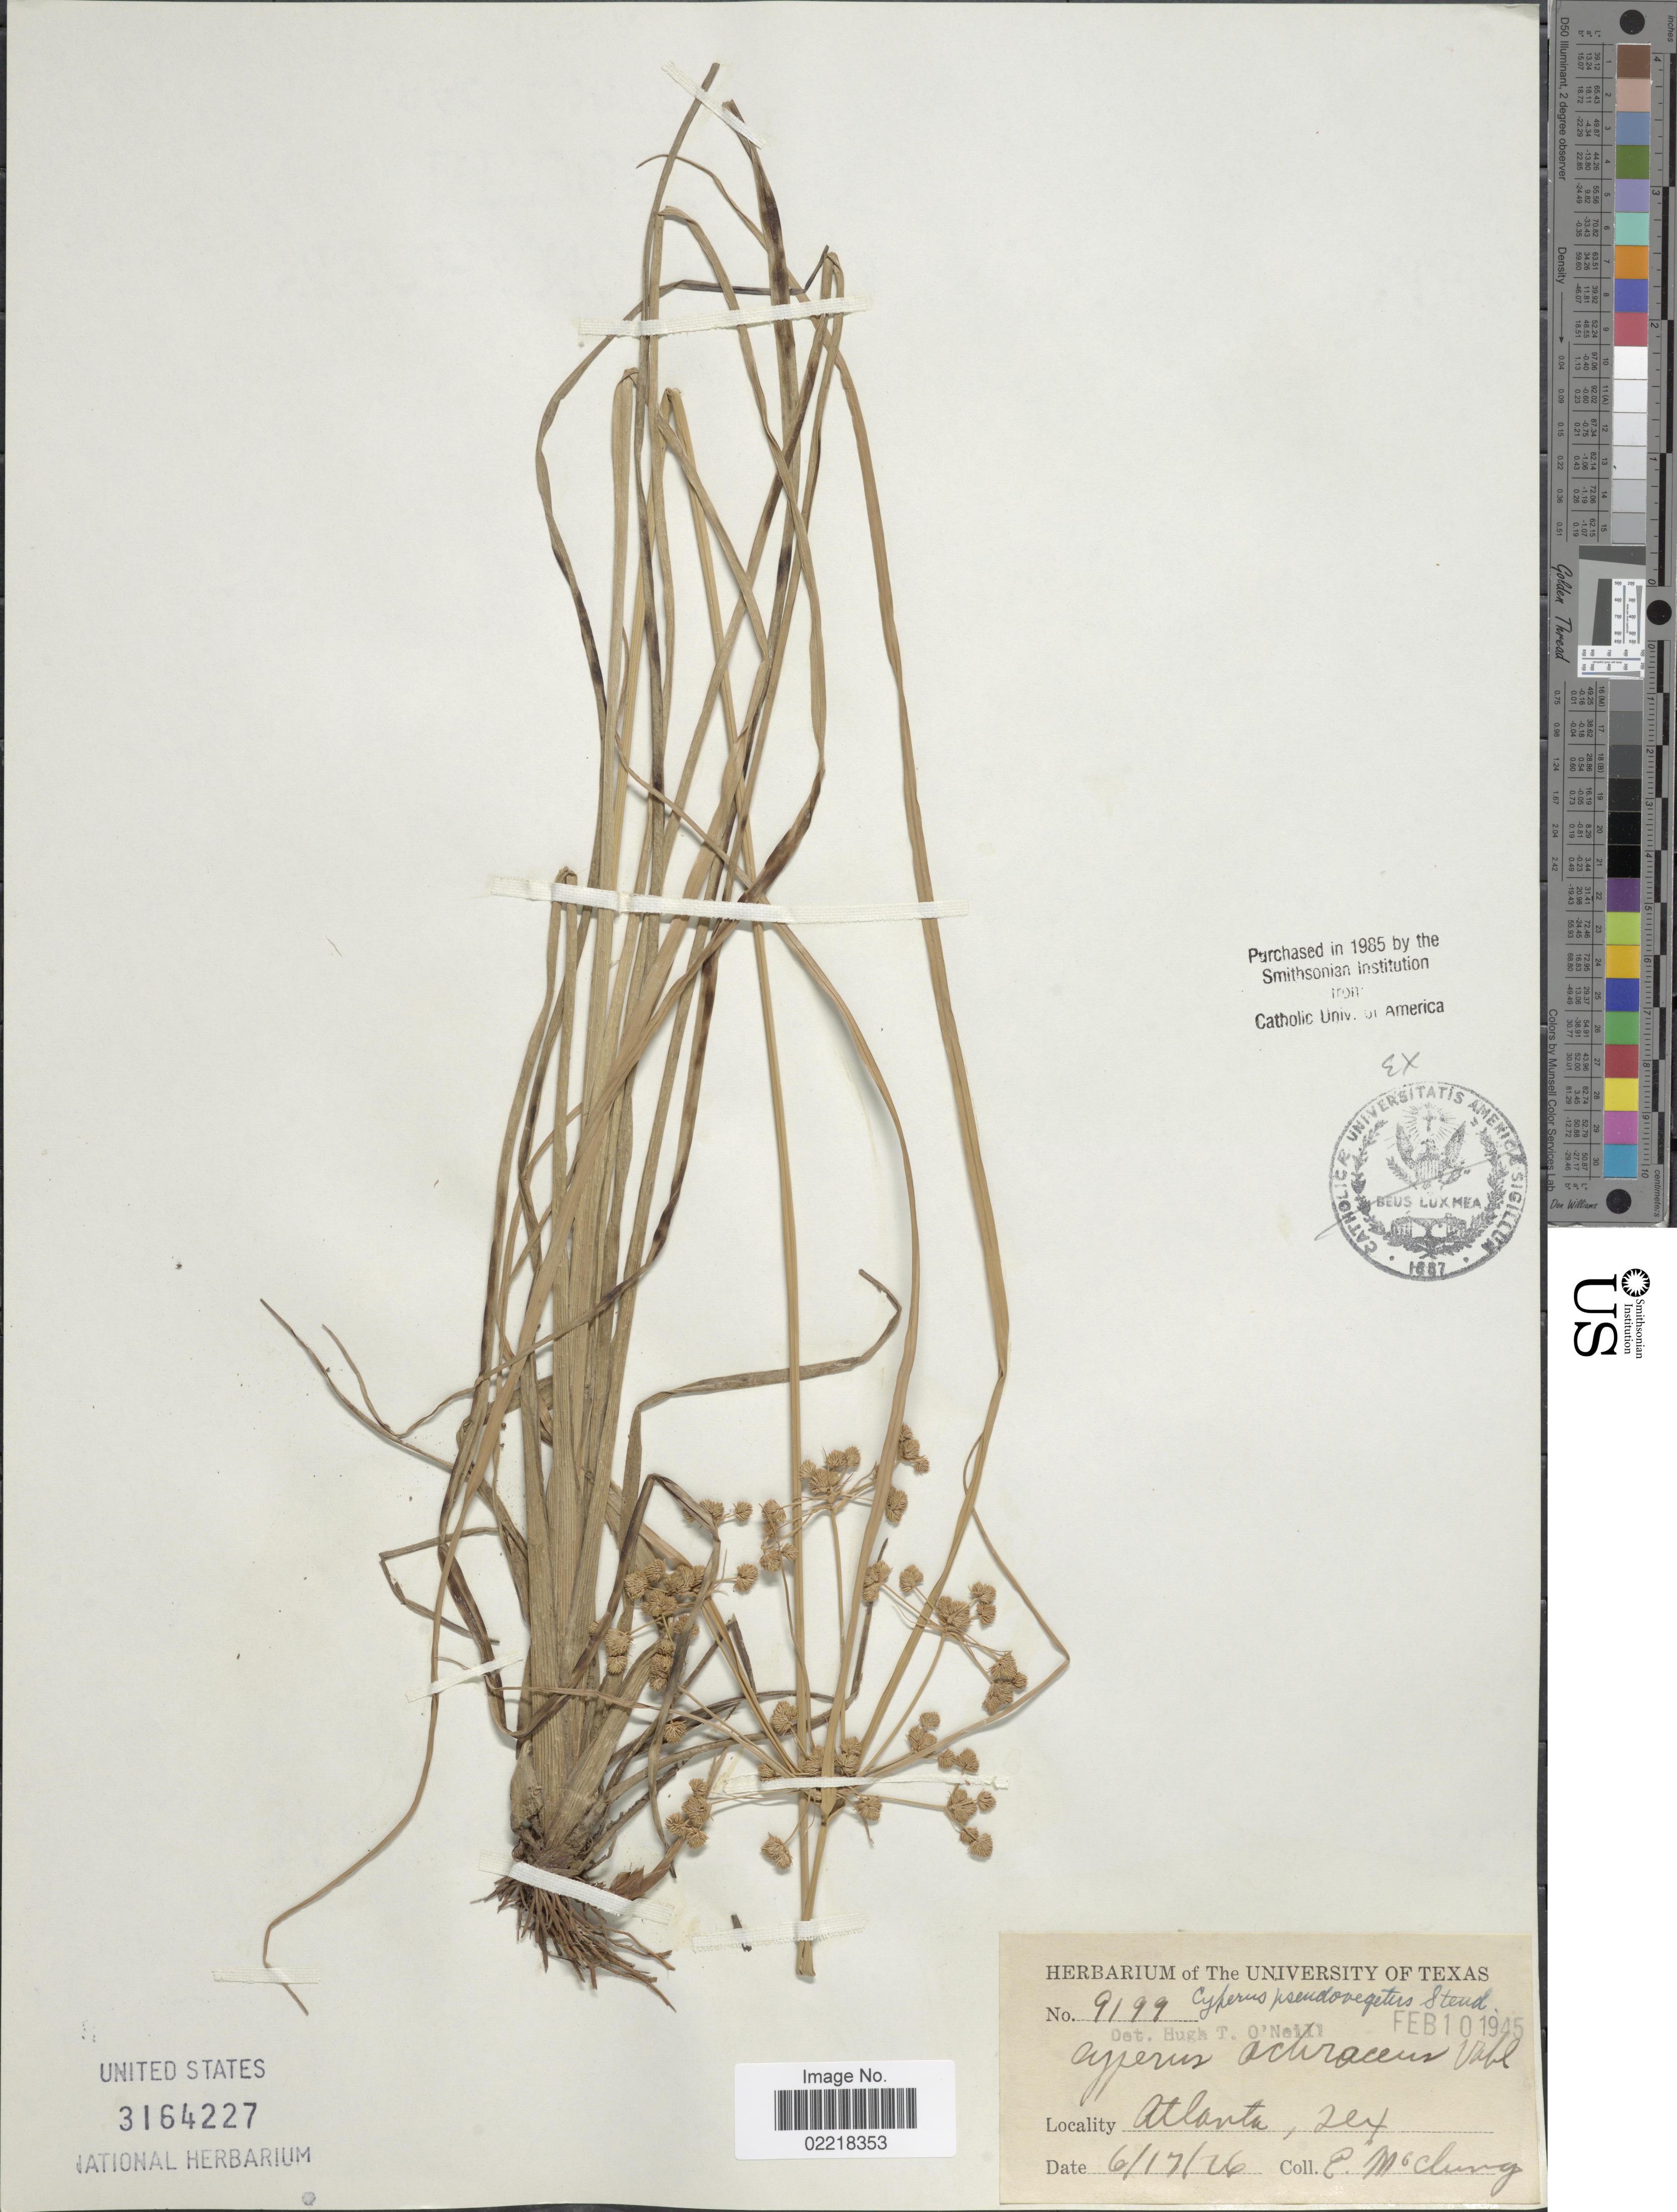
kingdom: Plantae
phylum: Tracheophyta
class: Liliopsida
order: Poales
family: Cyperaceae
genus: Cyperus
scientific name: Cyperus pseudovegetus Steud.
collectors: E. Mcclung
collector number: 9199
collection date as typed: Transcribed d/m/y: 17/6/26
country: United States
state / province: Texas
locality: Atlanta, Tex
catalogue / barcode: US 3164227